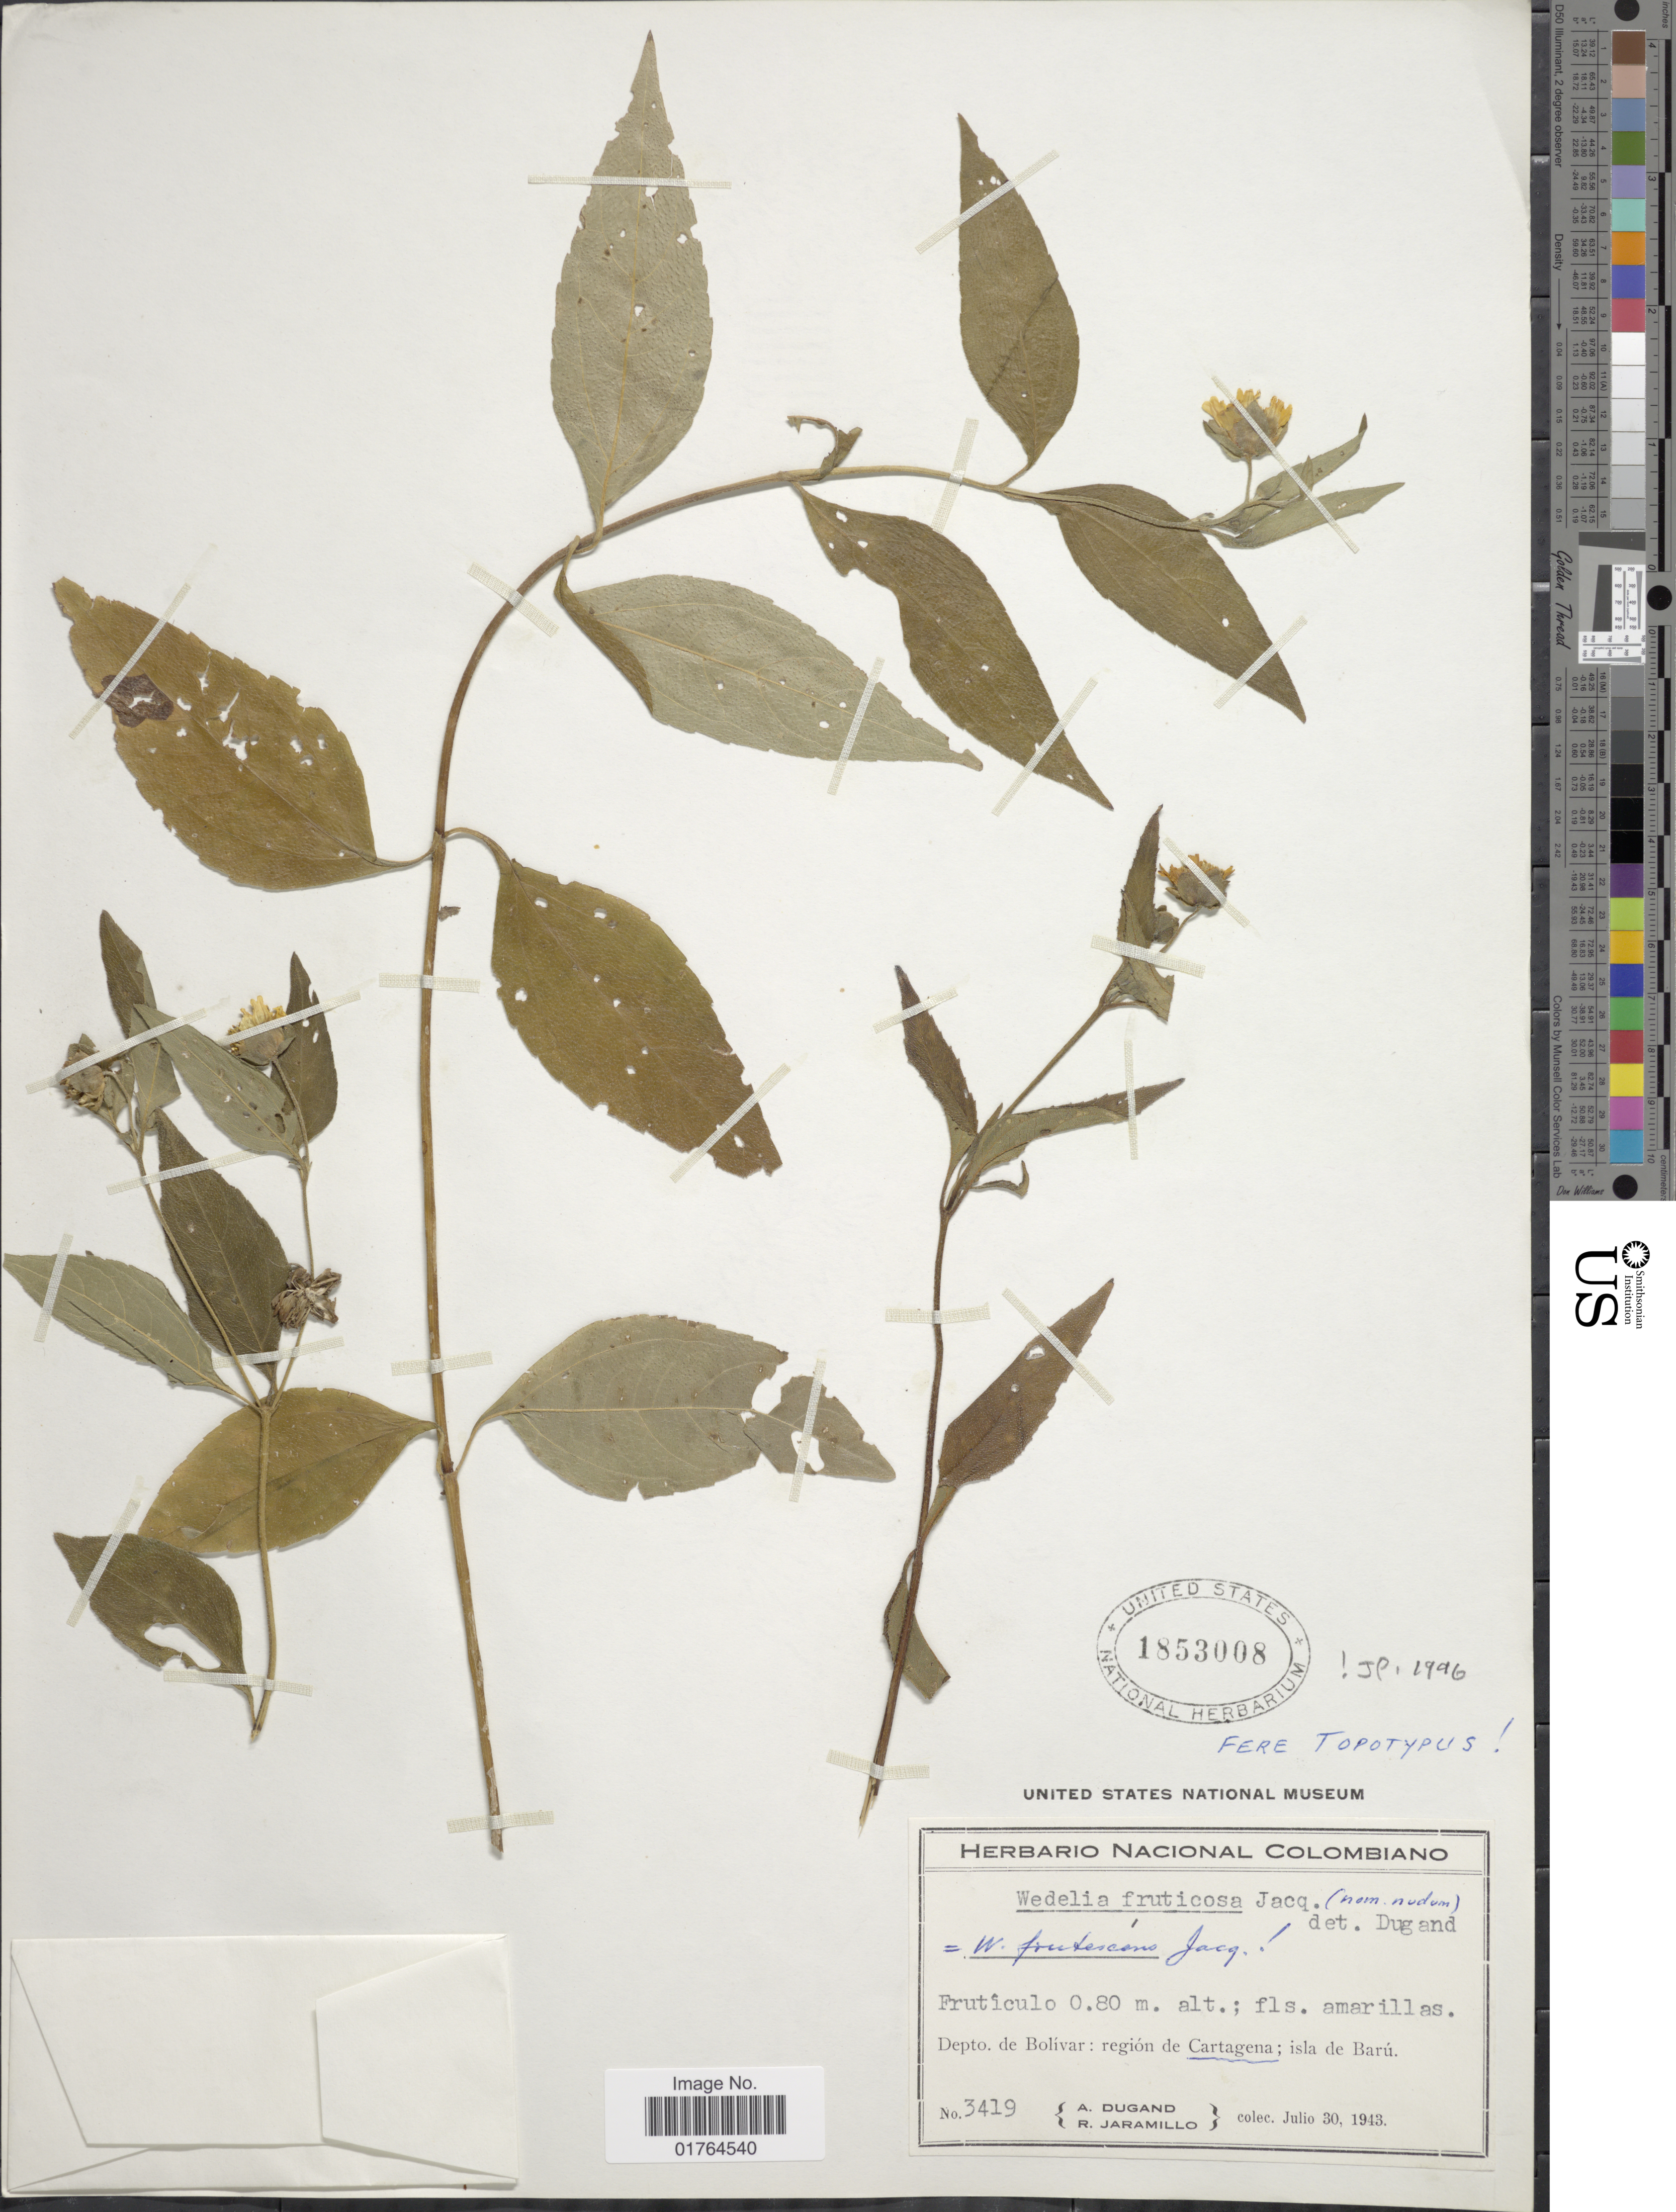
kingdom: Plantae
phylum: Tracheophyta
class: Magnoliopsida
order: Asterales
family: Asteraceae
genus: Wedelia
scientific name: Wedelia fruticosa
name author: Jacq.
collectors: A. Dugand & R. Jaramillo M.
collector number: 3419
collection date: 1943-07-30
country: Colombia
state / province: Bolívar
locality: Region de Cartagena, isla de Baru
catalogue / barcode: US 1853008